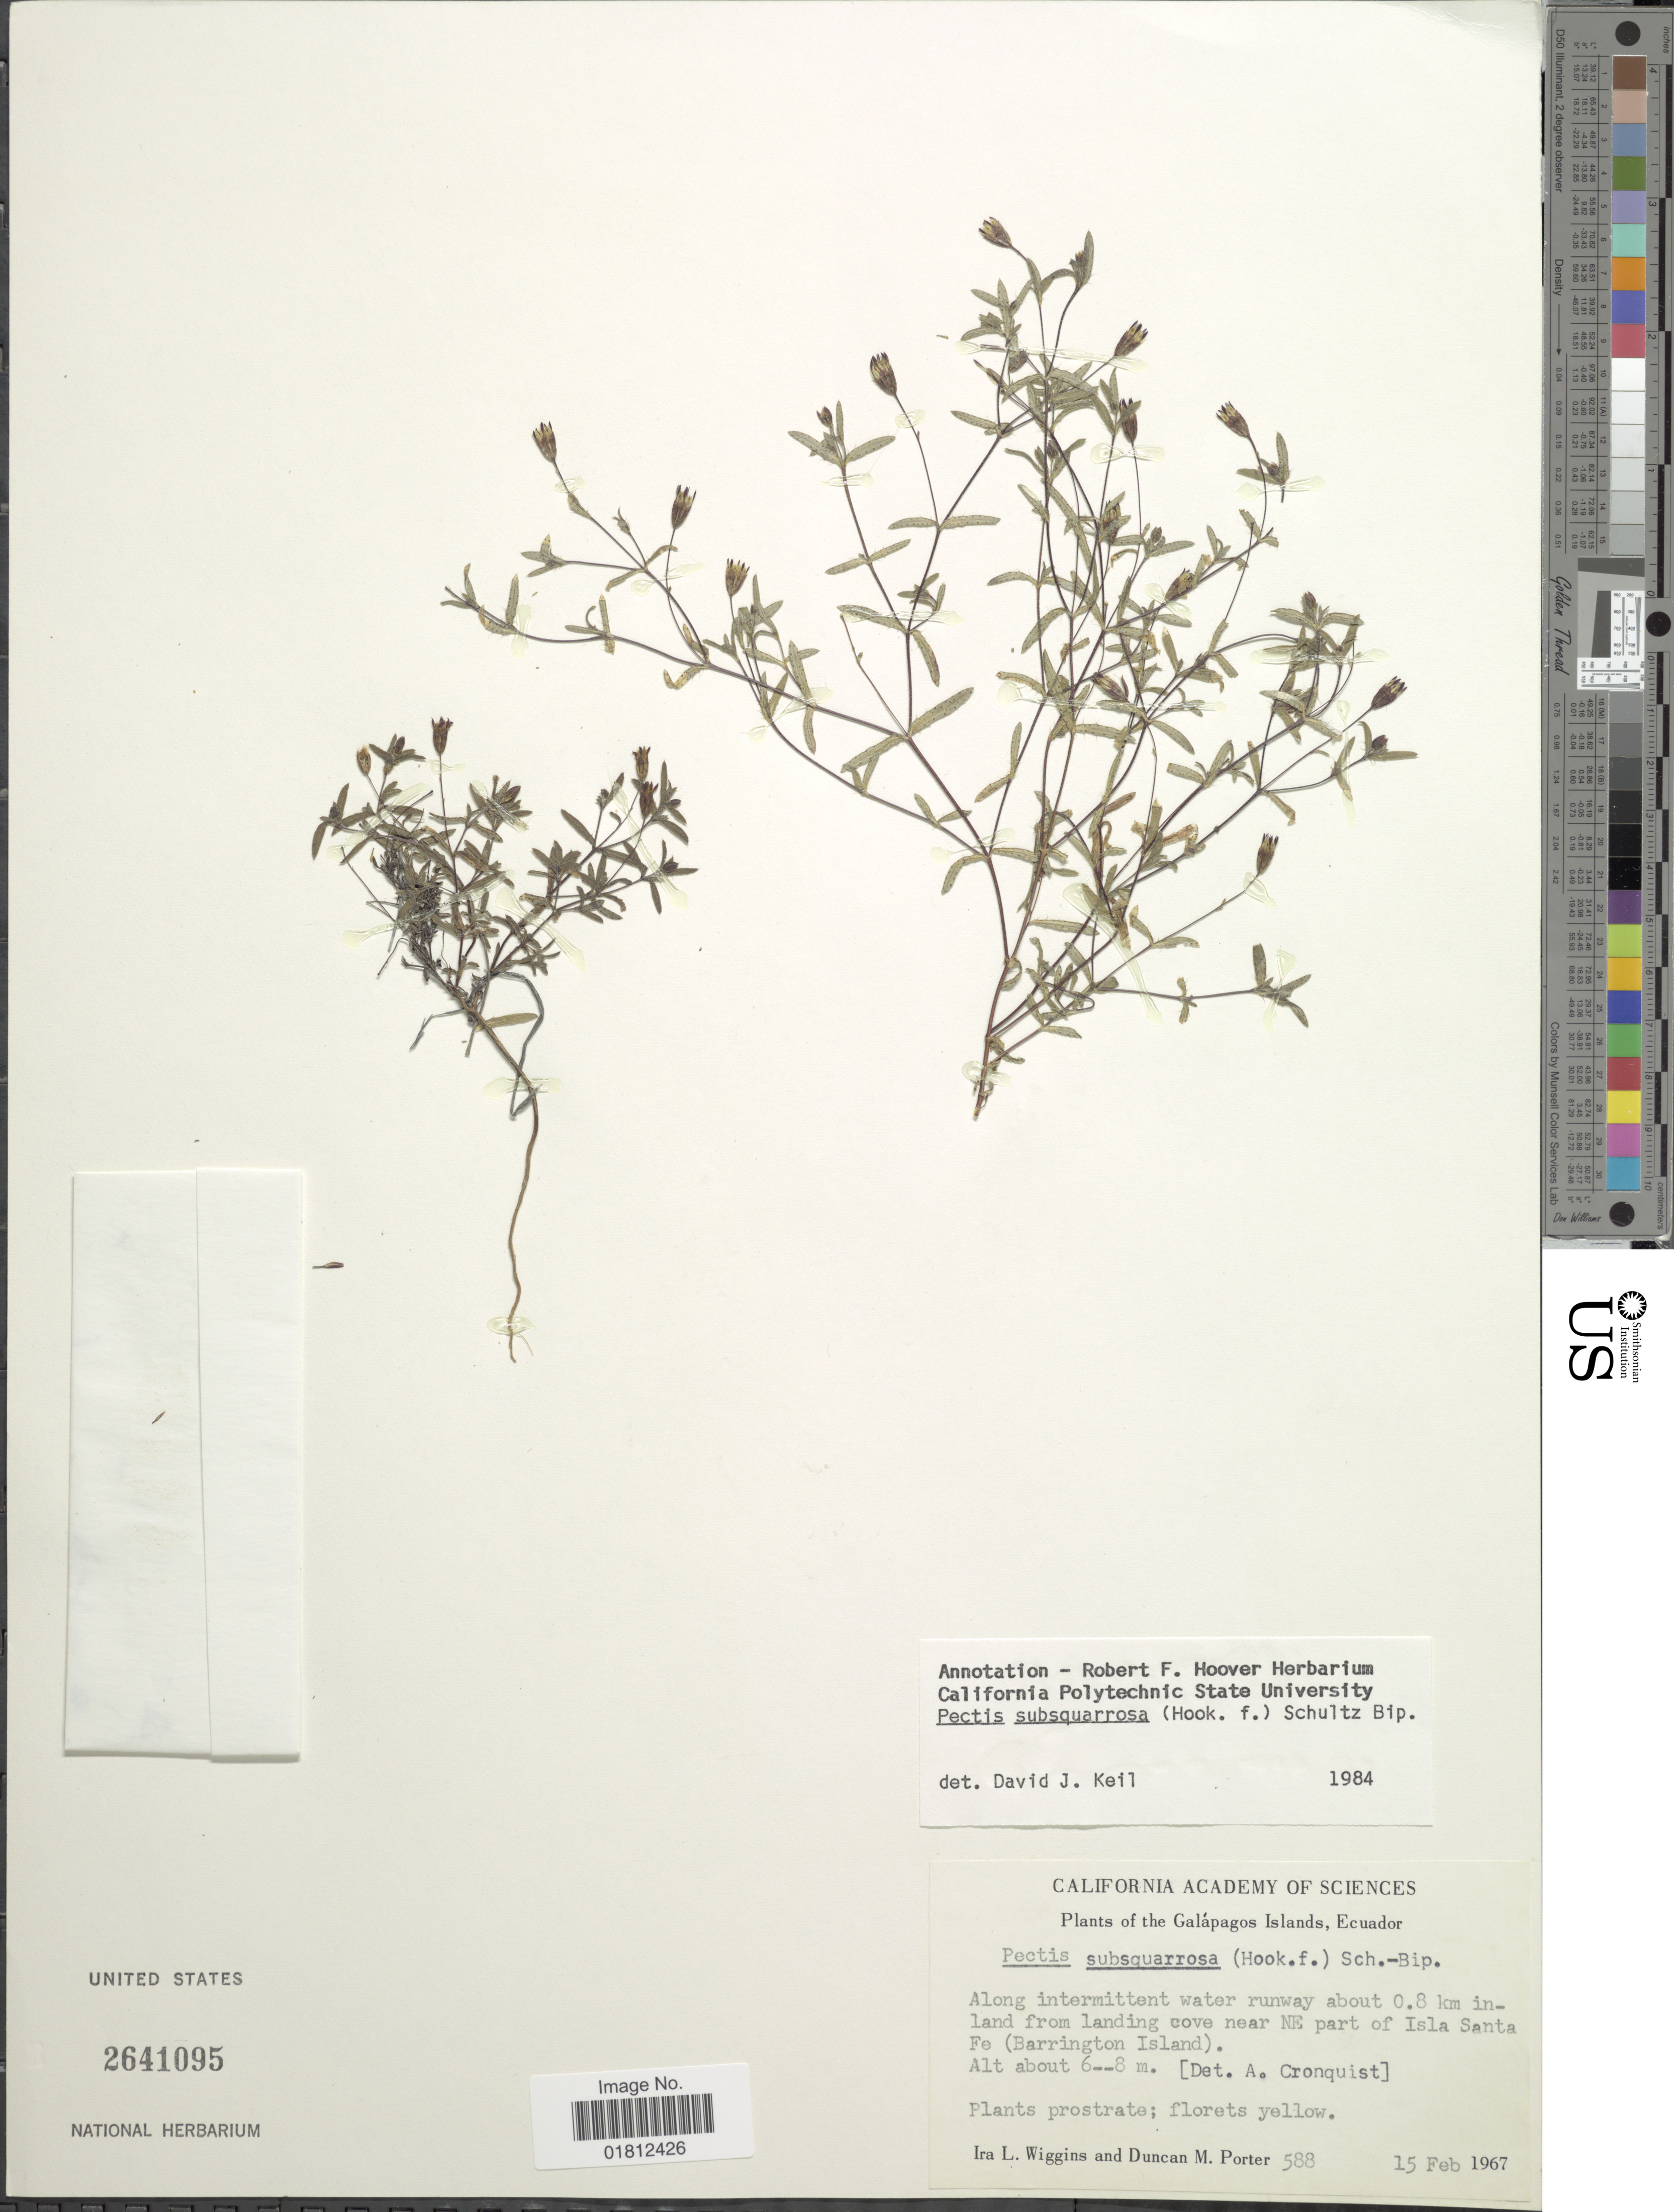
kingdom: Plantae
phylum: Tracheophyta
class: Magnoliopsida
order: Asterales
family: Asteraceae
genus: Pectis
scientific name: Pectis subsquarrosa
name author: (Hook. f.) Sch. Bip.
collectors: I. L. Wiggins & D. M. Porter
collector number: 588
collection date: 1967-02-15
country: Ecuador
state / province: Colón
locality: Galápagos Islands, along intermittent water runway about 0.8 km intland from landing cove near NE part of Isla Santa Fe (Barrington Island)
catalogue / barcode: US 2641095